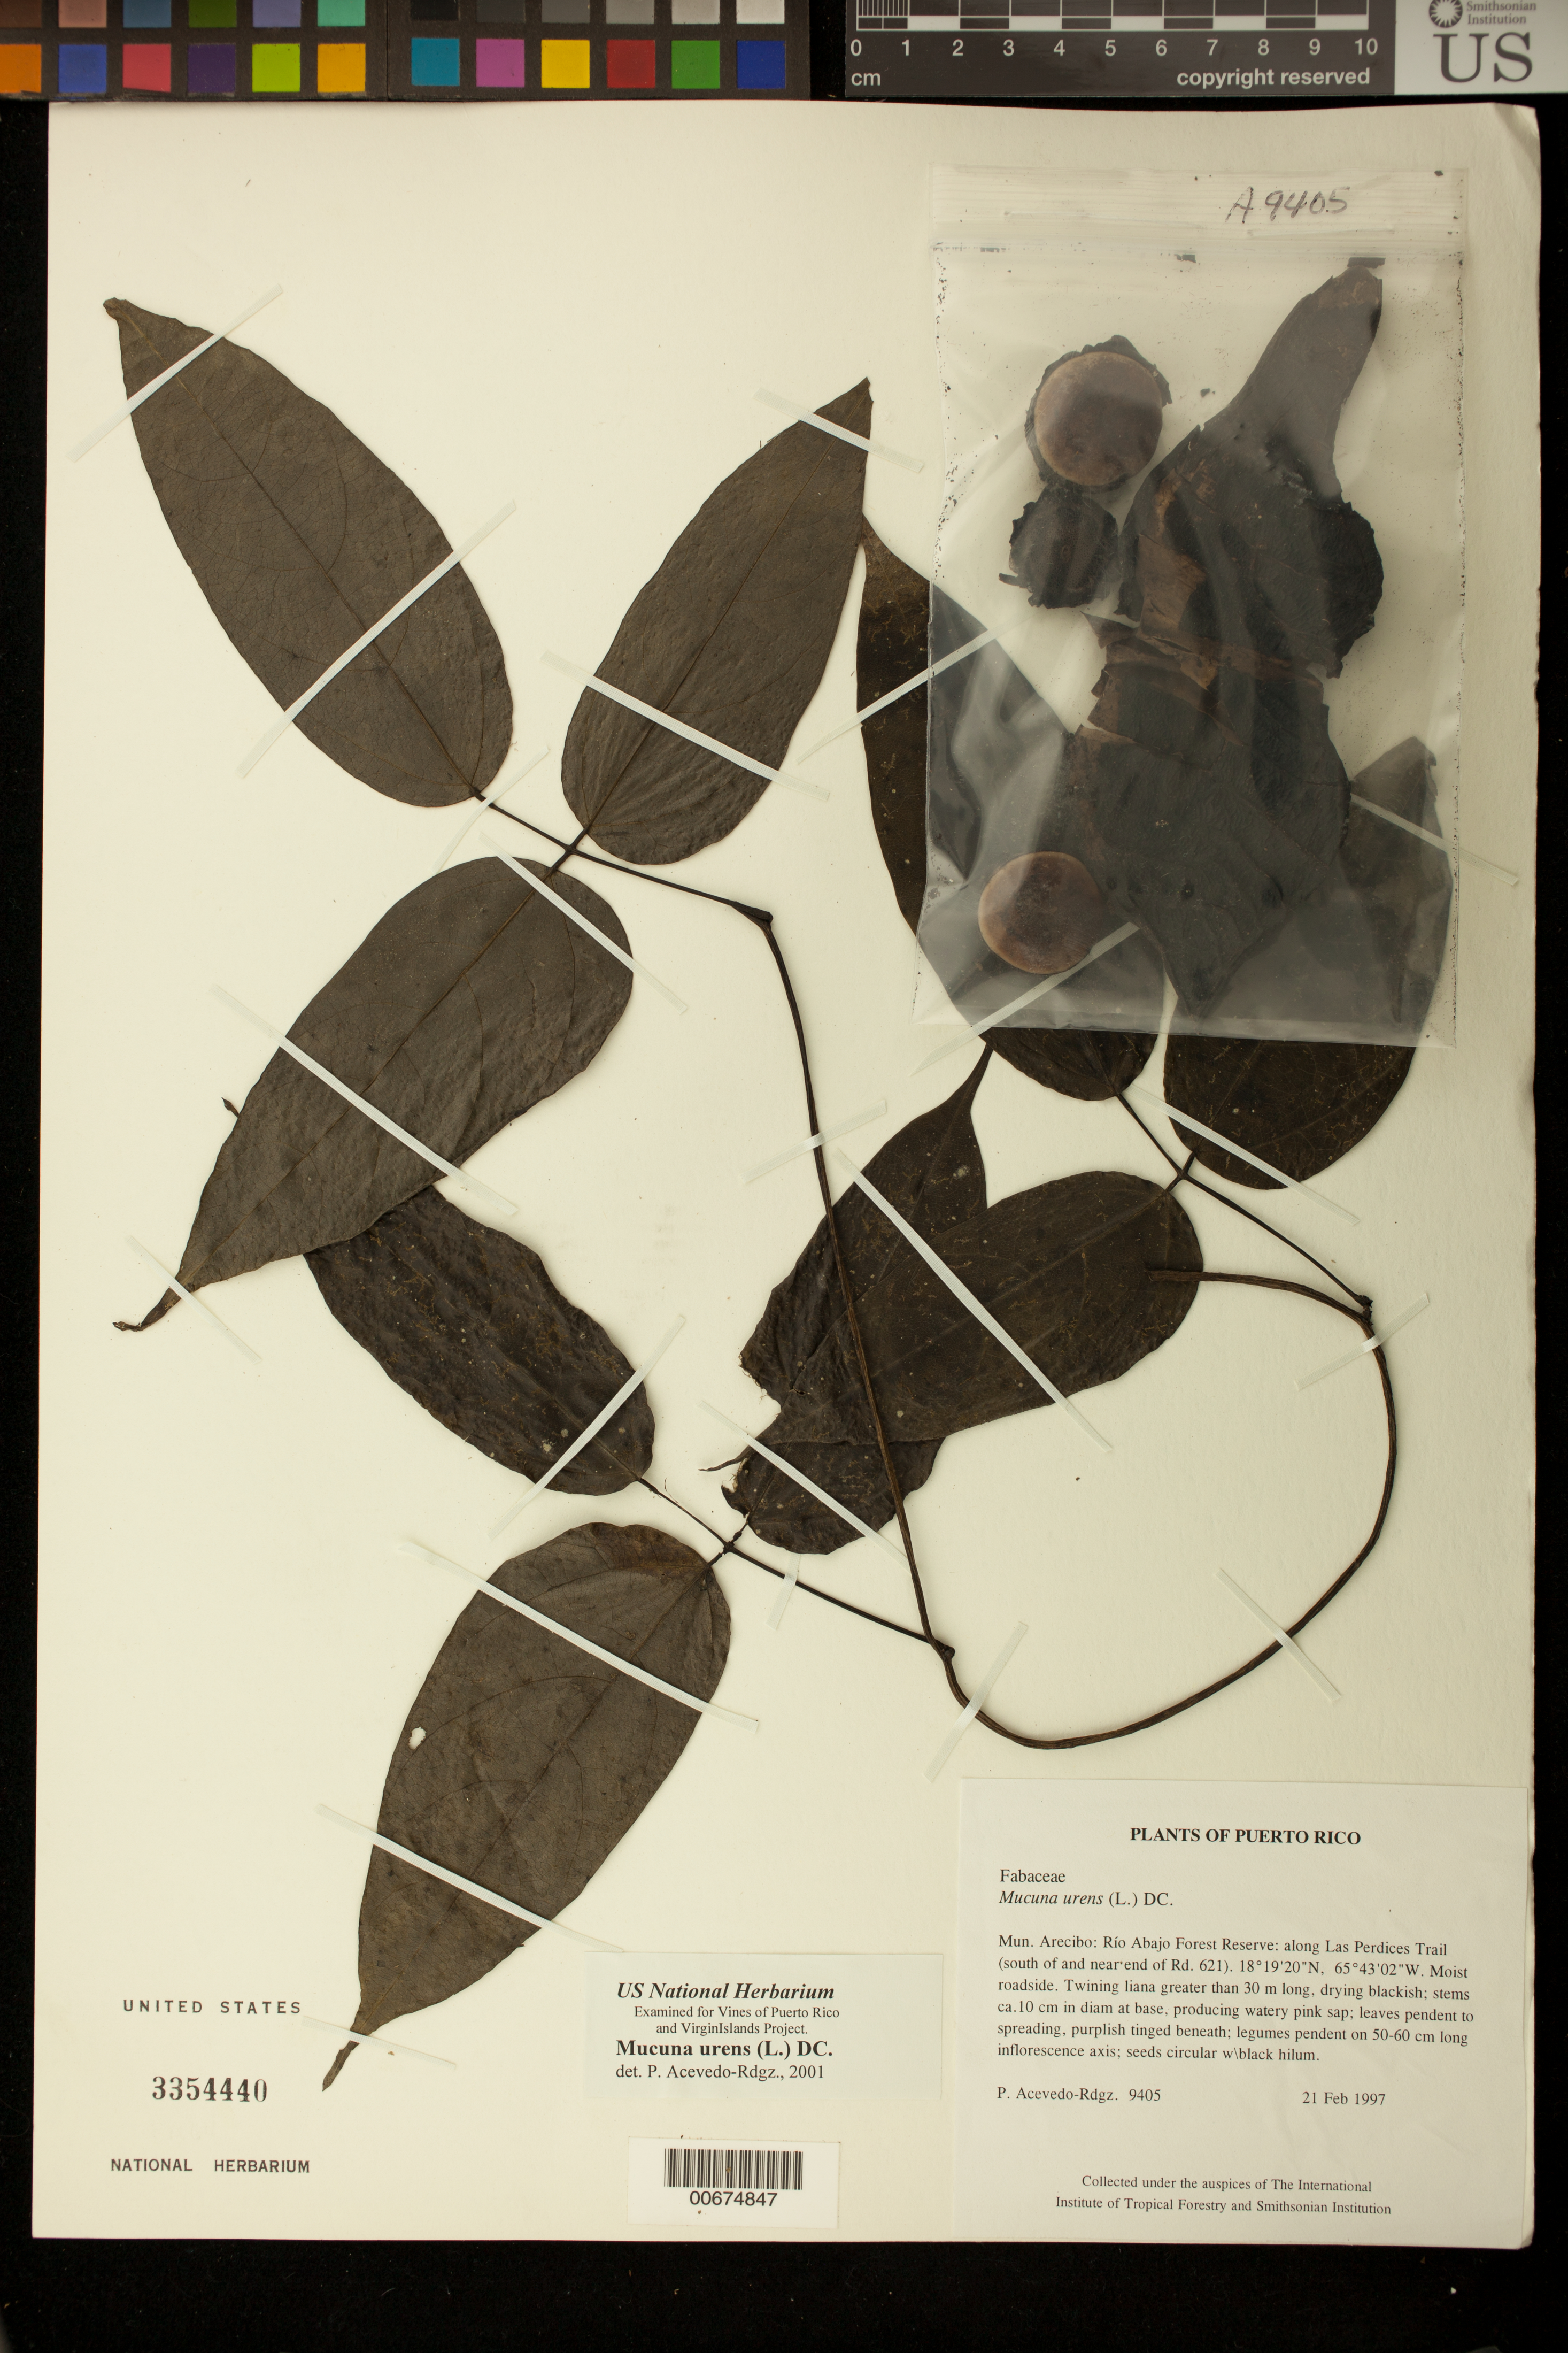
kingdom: Plantae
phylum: Tracheophyta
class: Magnoliopsida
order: Fabales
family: Fabaceae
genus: Mucuna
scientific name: Mucuna urens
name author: (L.) Medik.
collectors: P. Acevedo-Rodr.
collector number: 9405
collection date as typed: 21 Feb 1997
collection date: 1997-02-21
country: Puerto Rico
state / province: Arecibo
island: Puerto Rico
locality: Arecibo; Río Abajo Forest Reserve: along Las Perdices Trail (south of and near end of Rd. 621).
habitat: Moist roadside.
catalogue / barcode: US 3354440